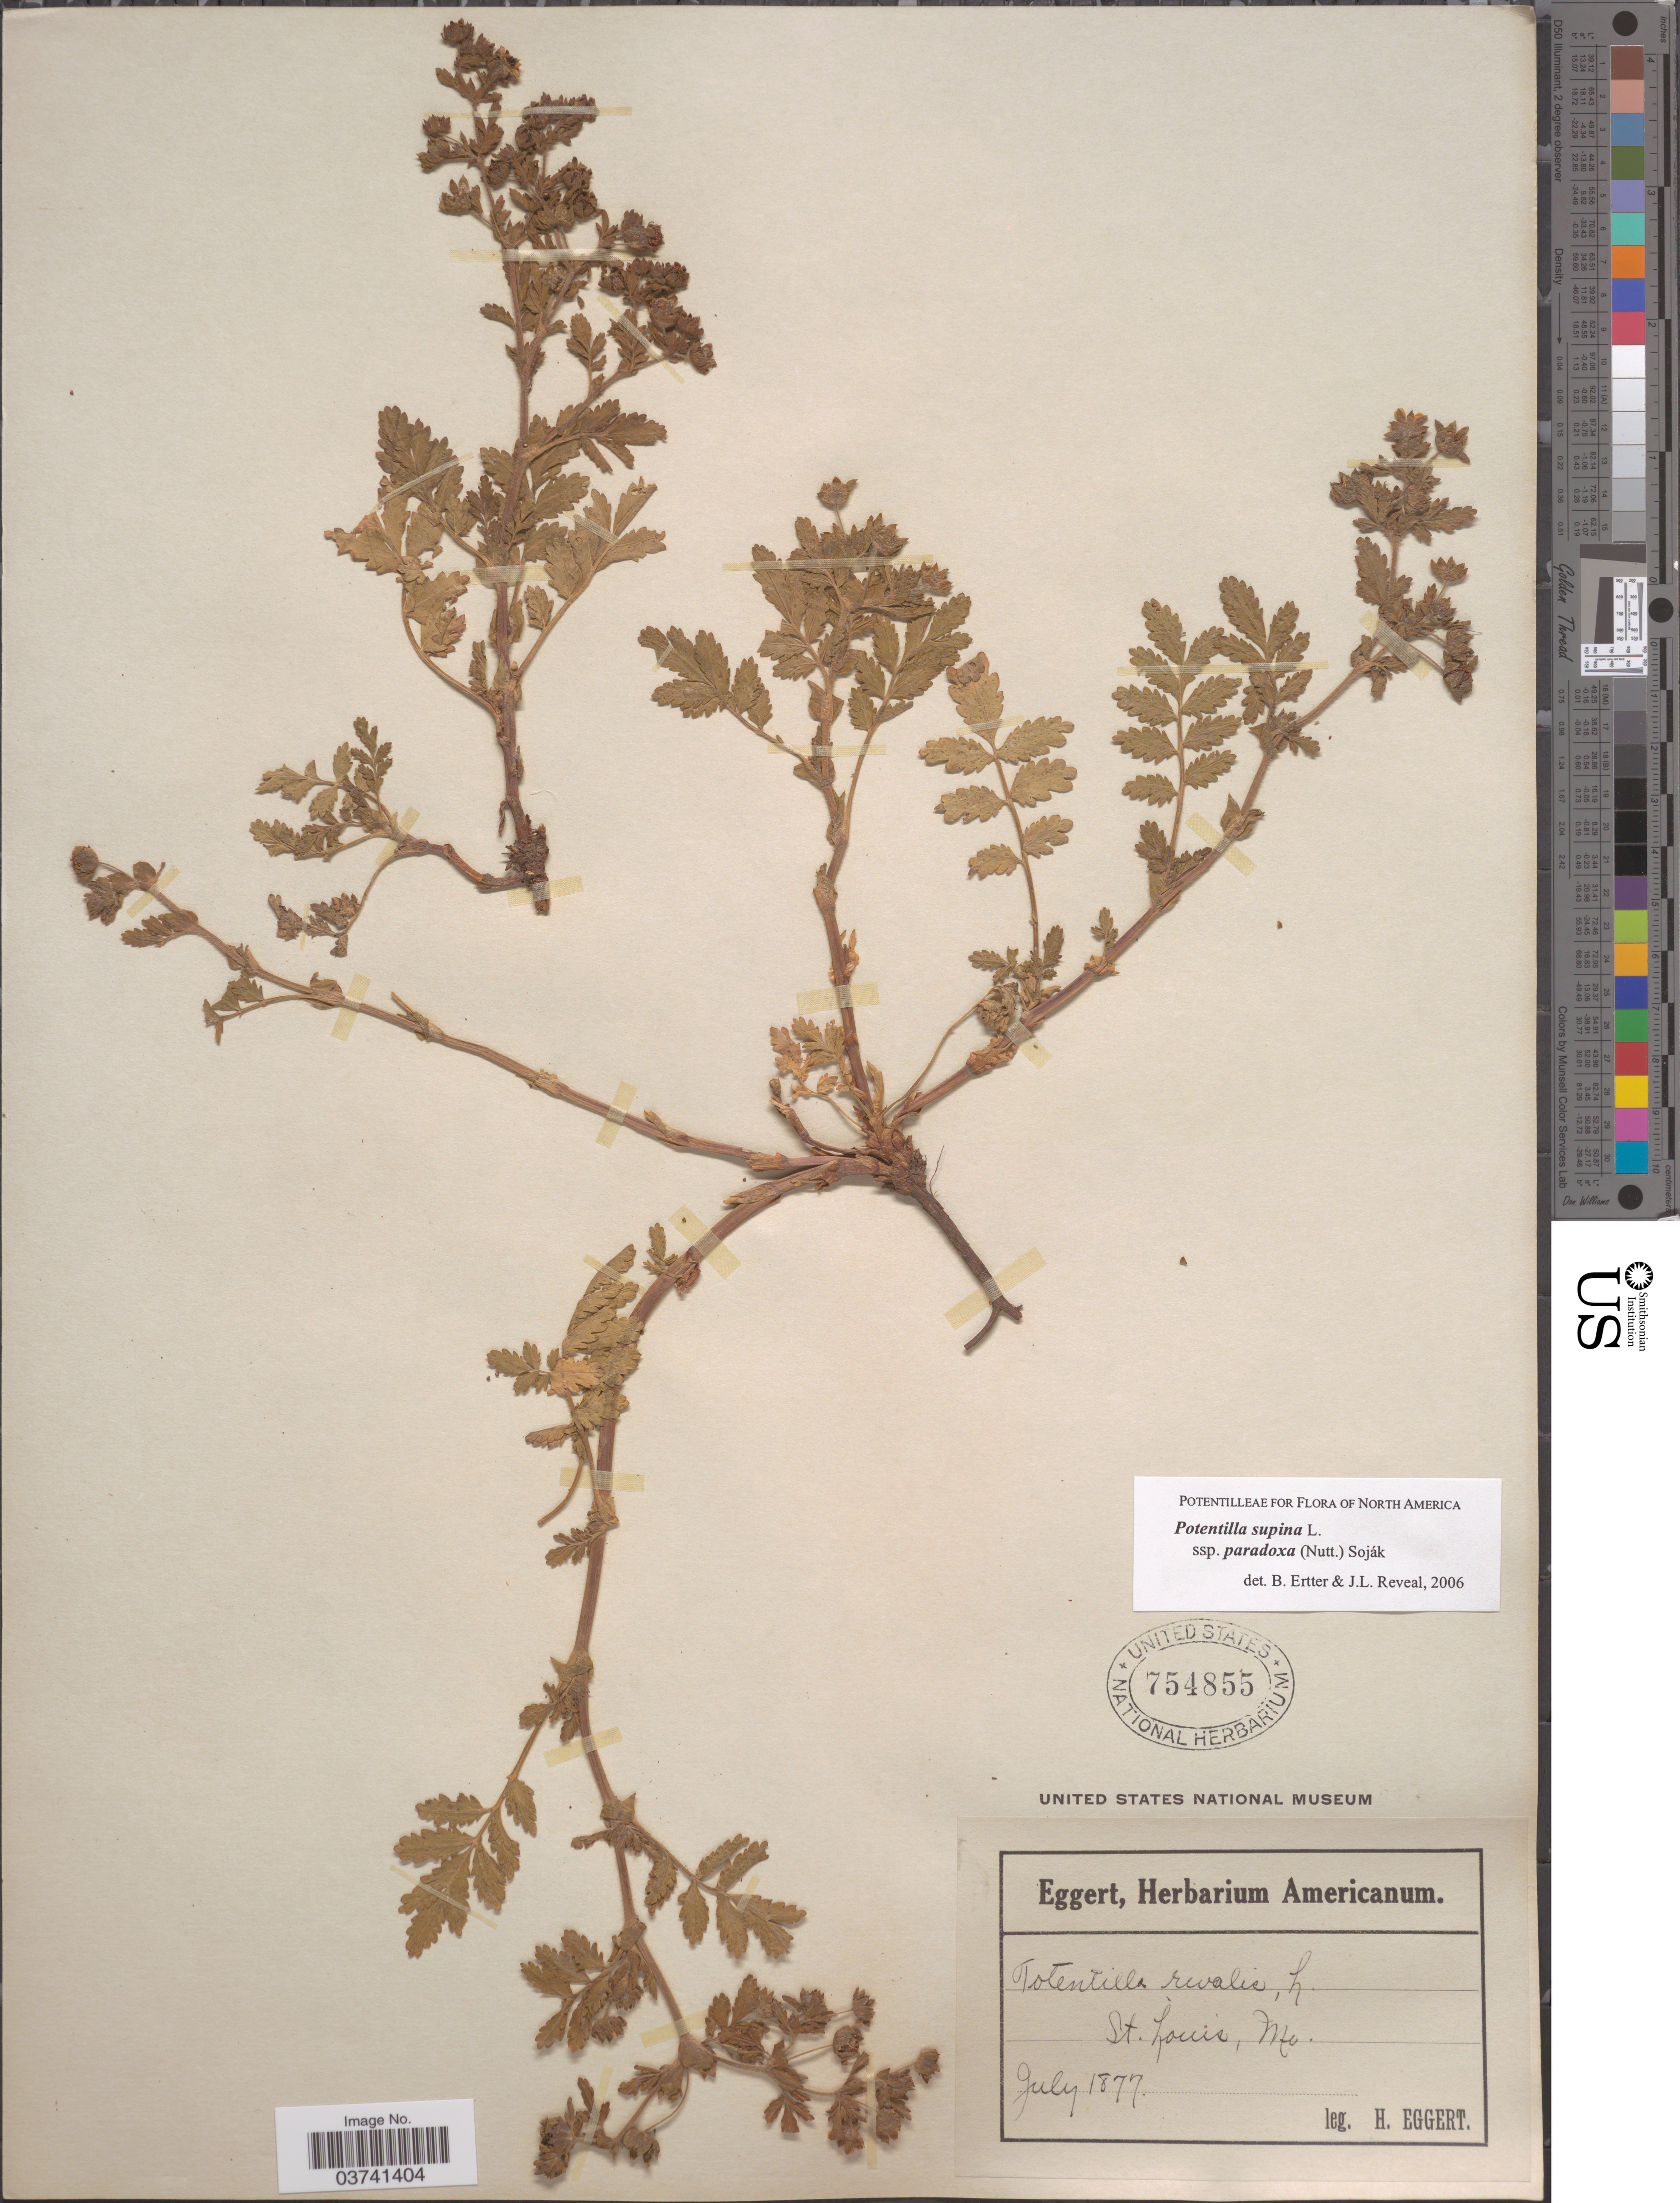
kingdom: Plantae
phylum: Tracheophyta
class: Magnoliopsida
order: Rosales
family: Rosaceae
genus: Potentilla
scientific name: Potentilla supina subsp. paradoxa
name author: (Nutt.) Soják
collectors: H. Eggert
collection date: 1877-07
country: United States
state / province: Missouri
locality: St. Louis.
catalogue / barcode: US 754855